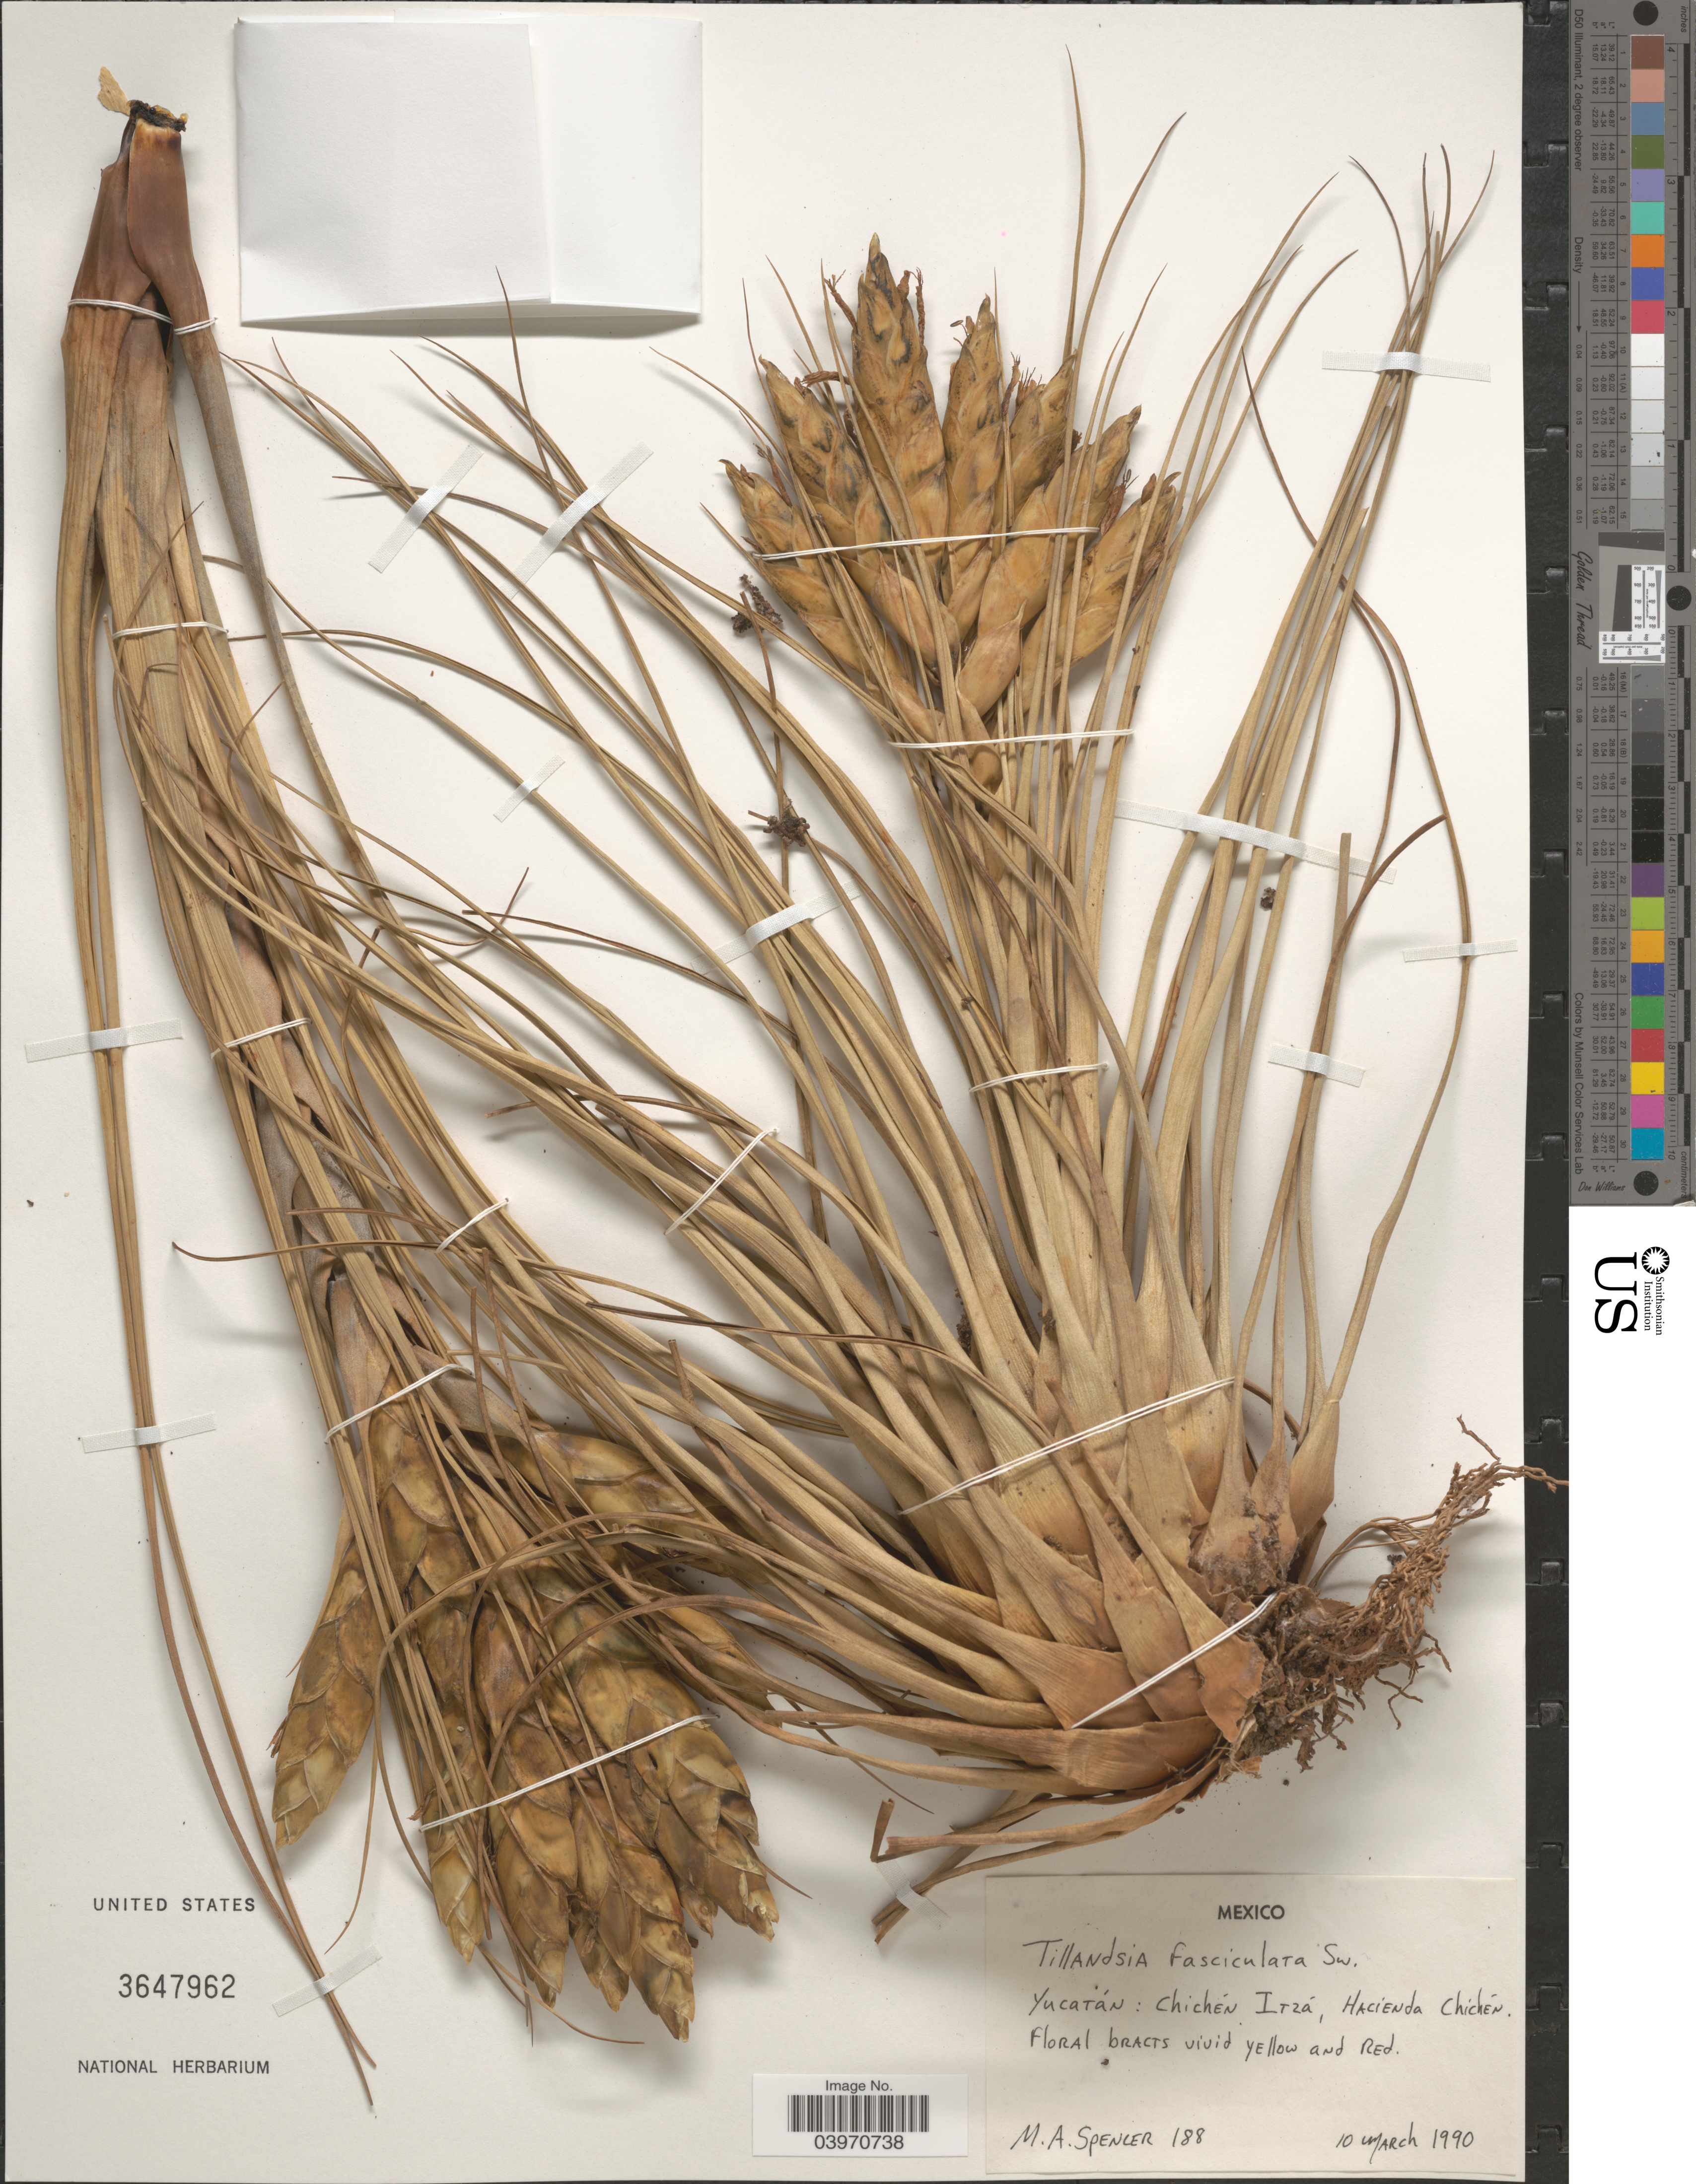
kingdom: Plantae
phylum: Tracheophyta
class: Liliopsida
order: Poales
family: Bromeliaceae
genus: Tillandsia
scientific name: Tillandsia fasciculata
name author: Sw.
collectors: M. A. H. Spencer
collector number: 188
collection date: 1990-03-10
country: Mexico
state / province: Yucatán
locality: Chichén Itzá, Hacienda Chichén.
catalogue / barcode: US 3647962